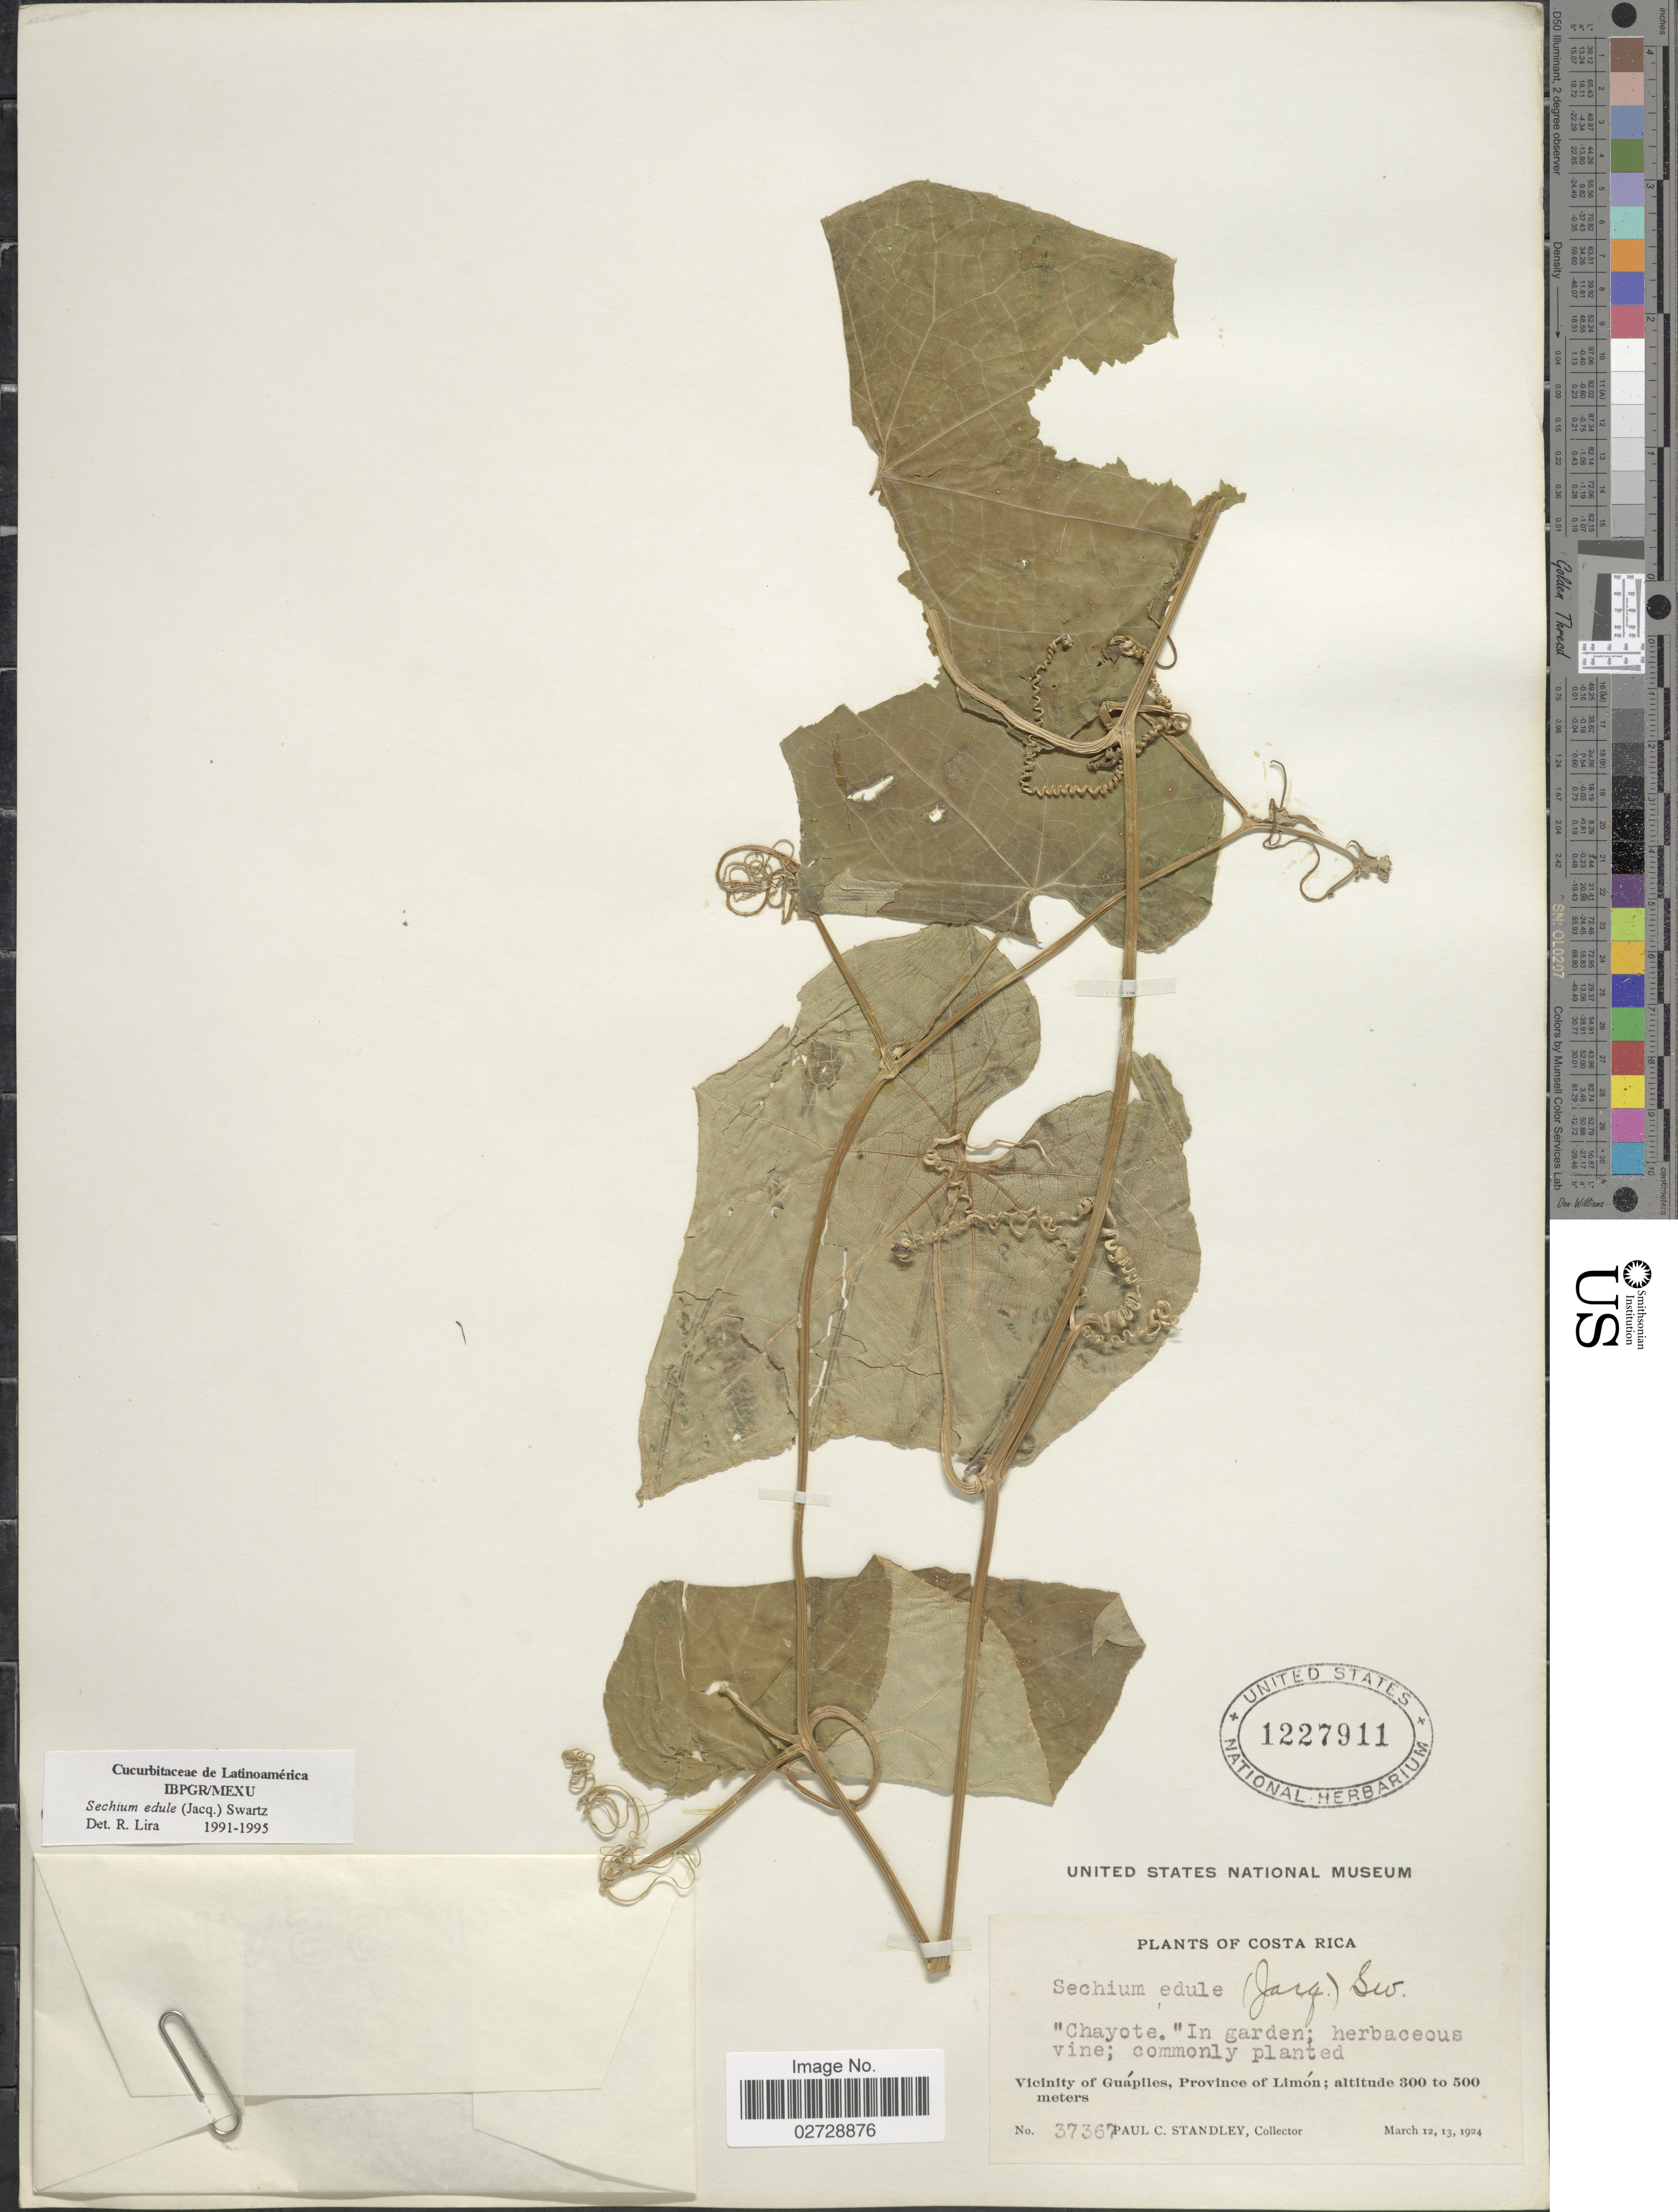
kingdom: Plantae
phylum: Tracheophyta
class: Magnoliopsida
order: Cucurbitales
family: Cucurbitaceae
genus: Sicyos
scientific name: Sicyos edulis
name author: Jacq.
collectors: P. C. Standley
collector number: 37367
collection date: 1924-03-12/1924-03-13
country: Costa Rica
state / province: Limón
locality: Vicinity of Guápiles.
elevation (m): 300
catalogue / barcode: US 1227911